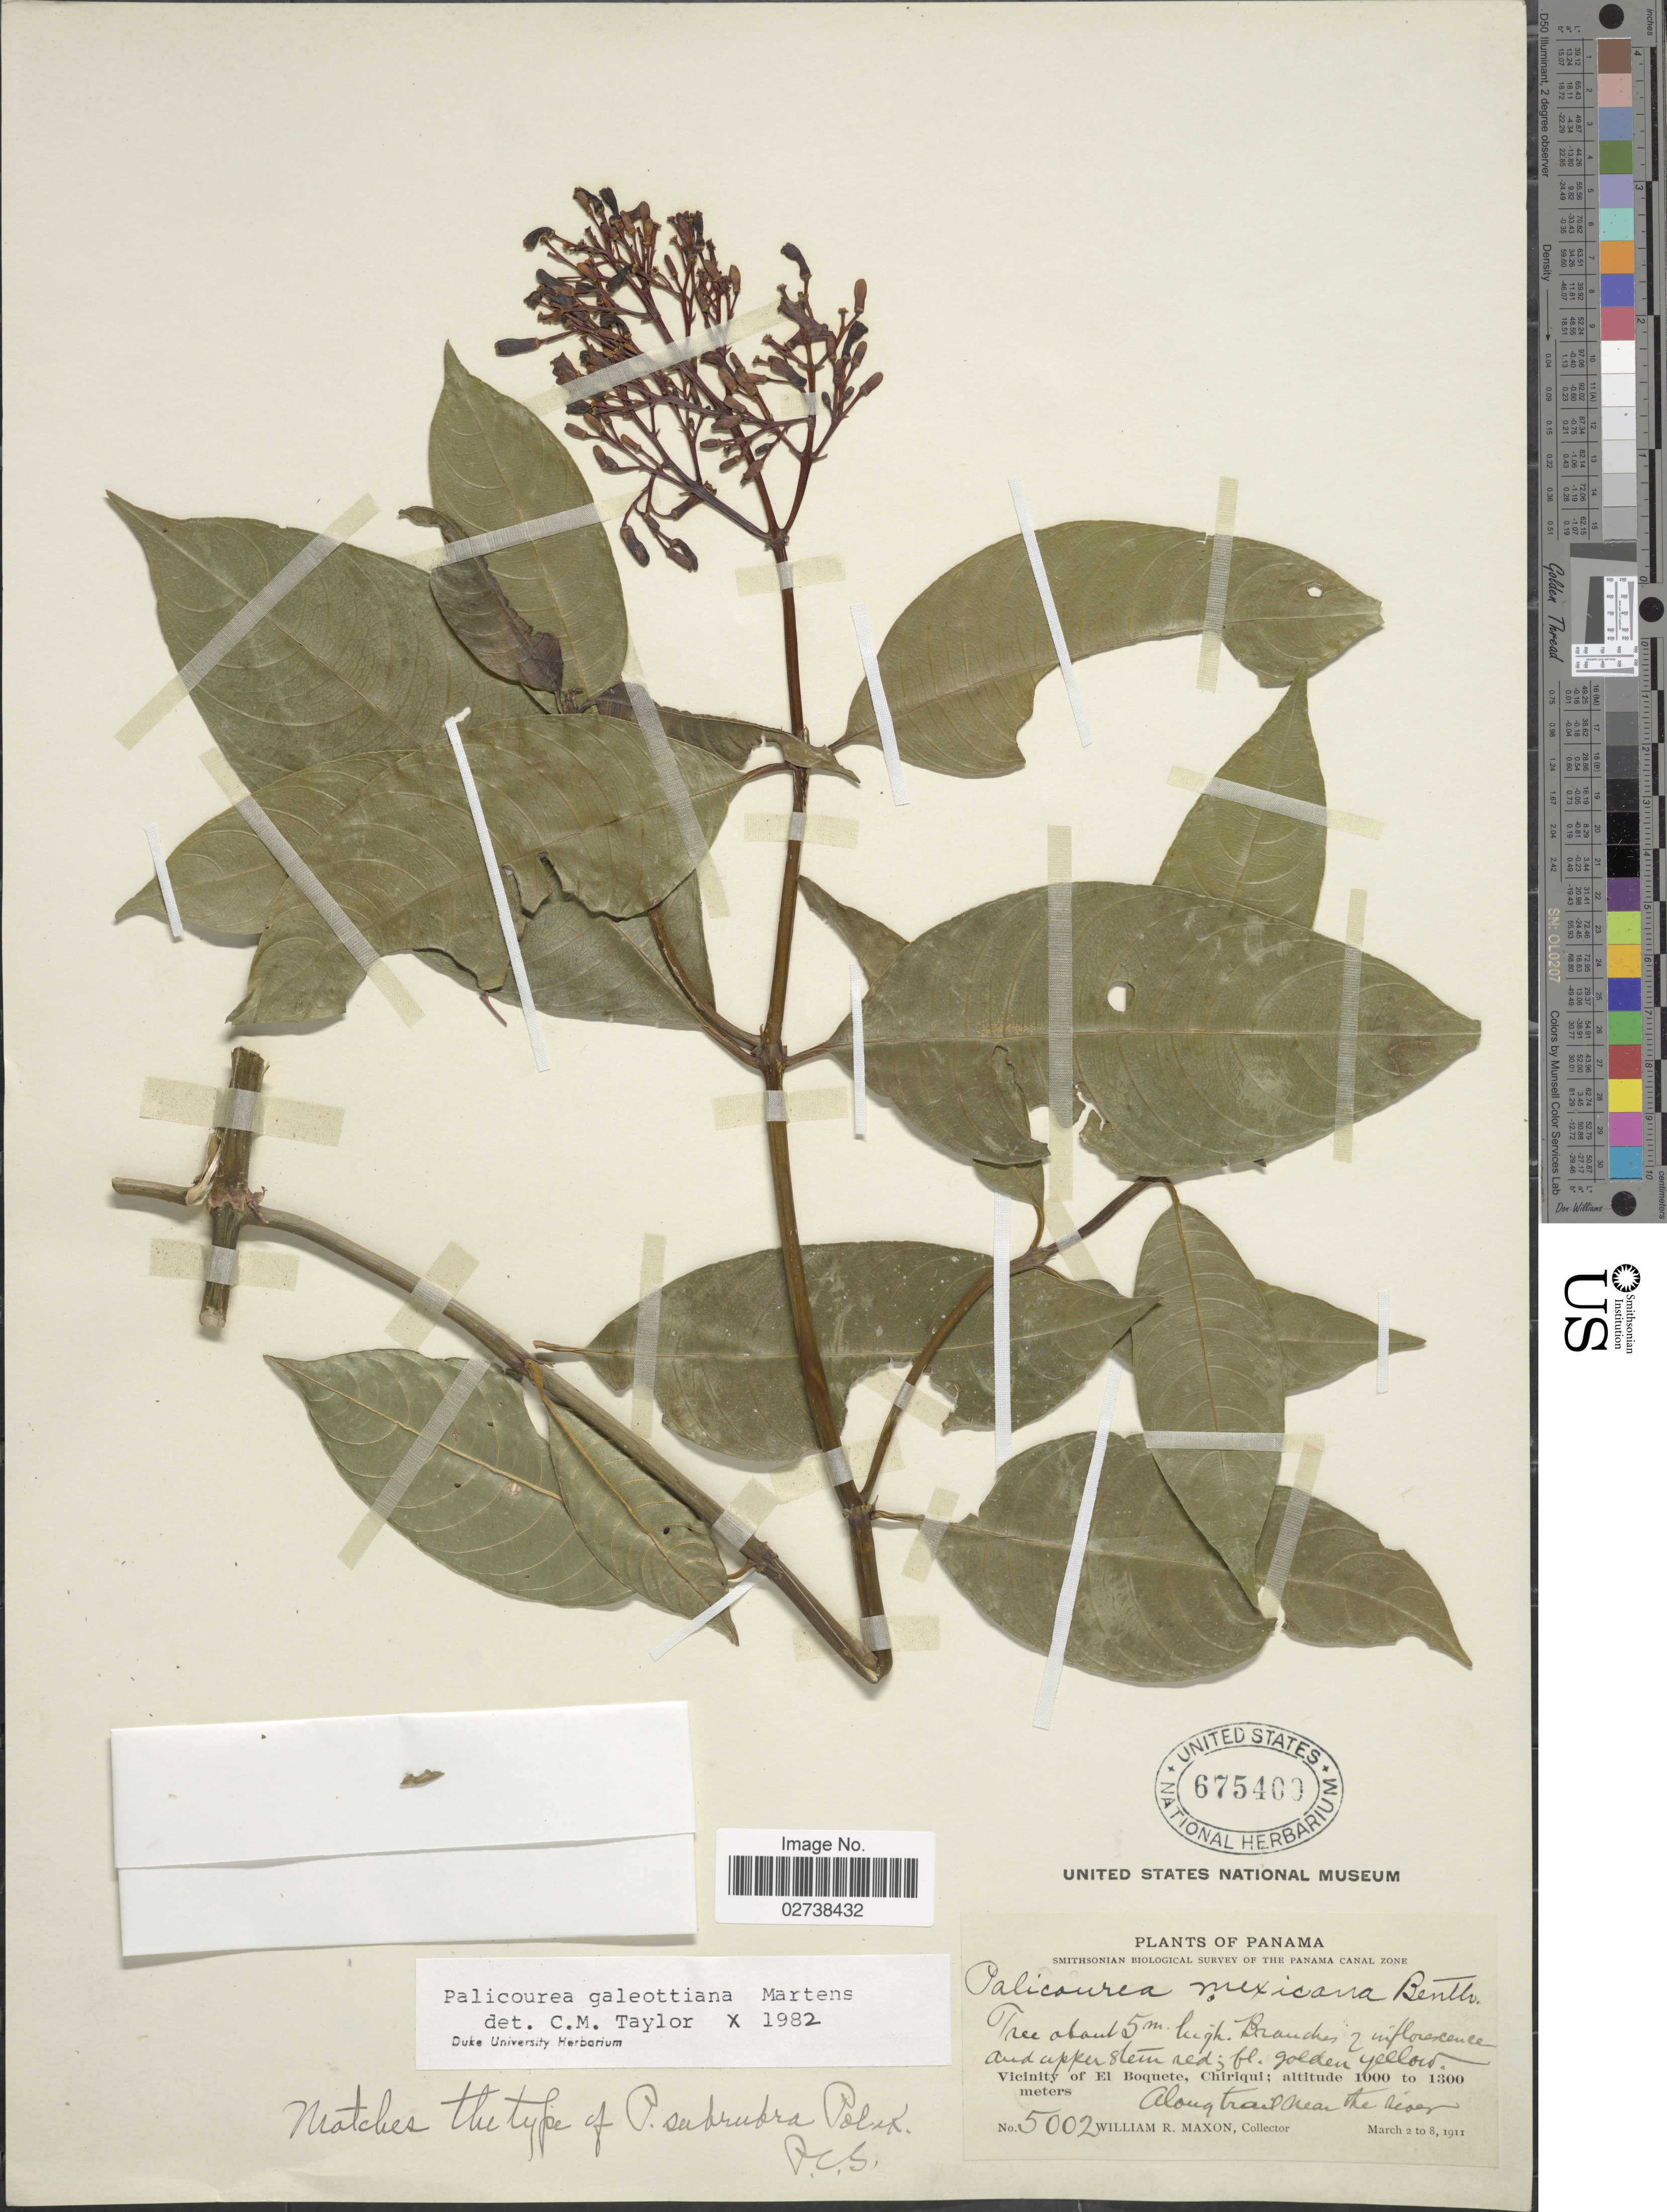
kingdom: Plantae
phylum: Tracheophyta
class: Magnoliopsida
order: Gentianales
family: Rubiaceae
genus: Palicourea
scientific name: Palicourea galeottiana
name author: M. Martens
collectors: W. R. Maxon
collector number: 5002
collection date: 1911-03-02/1911-03-08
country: Panama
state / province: Chiriqui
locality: Vicinity of El Boquete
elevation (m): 1000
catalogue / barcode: US 675400